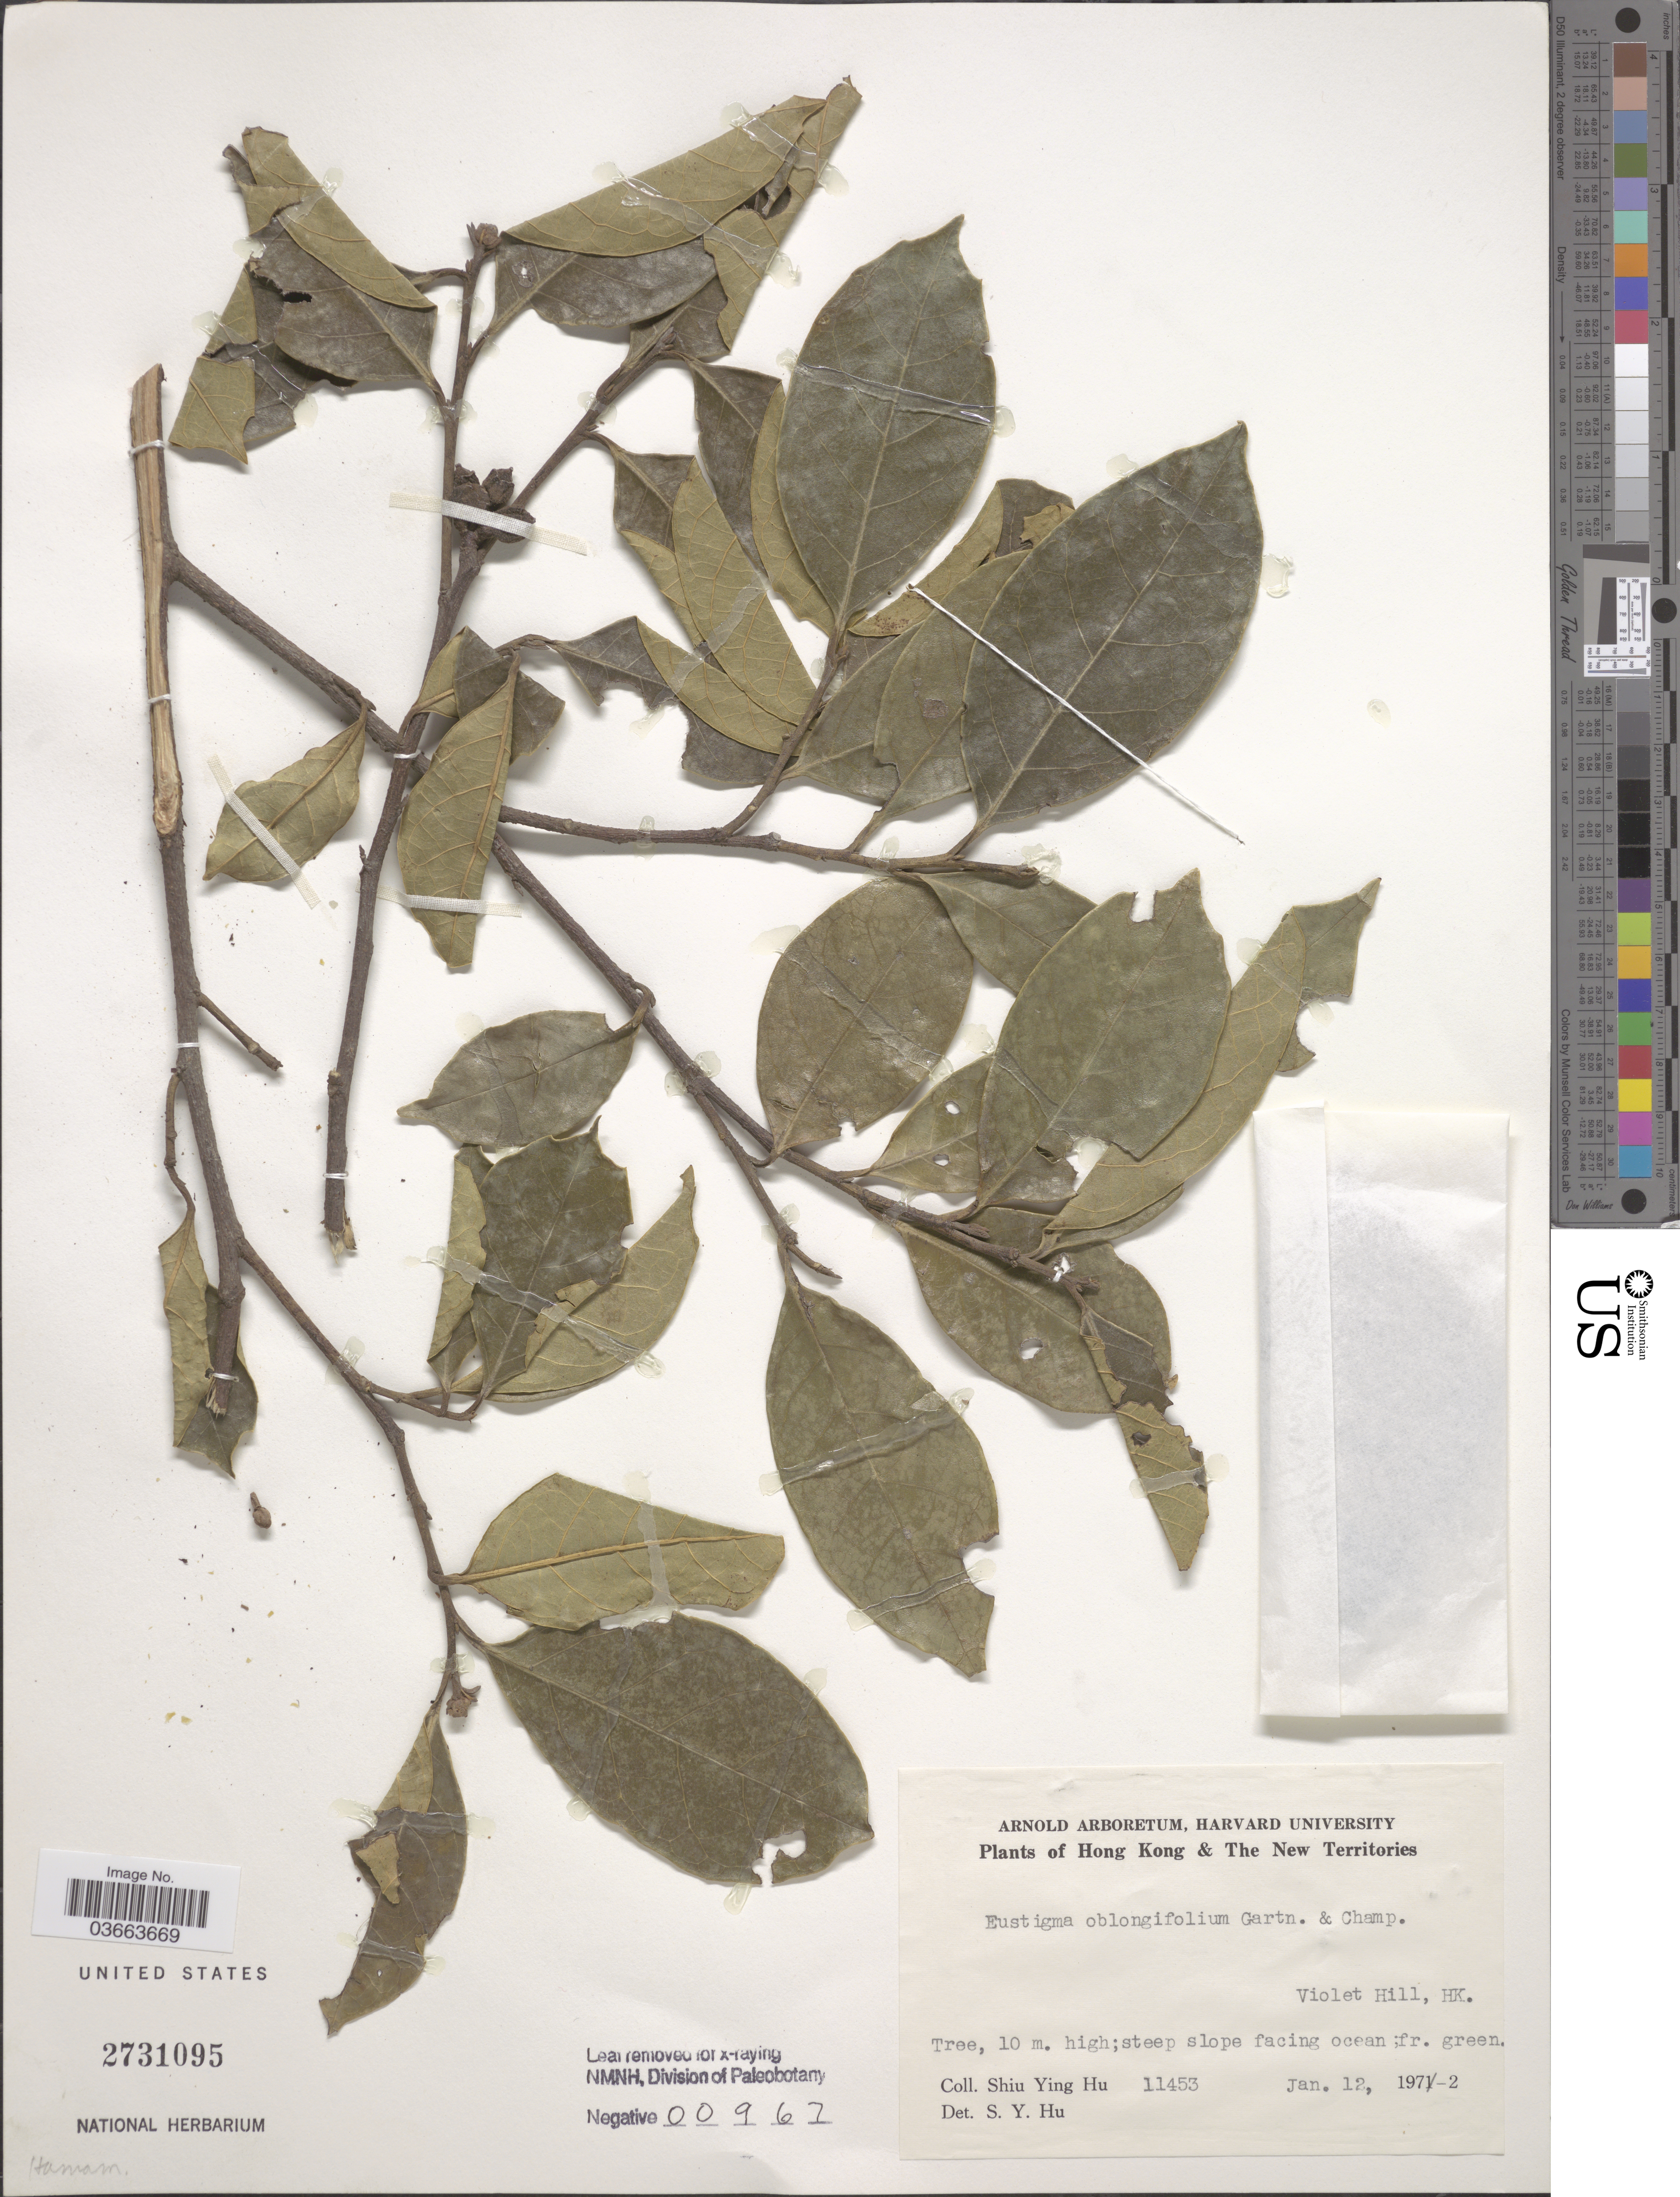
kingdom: Plantae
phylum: Tracheophyta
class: Magnoliopsida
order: Saxifragales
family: Hamamelidaceae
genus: Eustigma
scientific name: Eustigma oblongifolium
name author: Gardner & Champ.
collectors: S. Y. Hu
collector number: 11453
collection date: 1972-01-12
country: China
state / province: Hong Kong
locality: Violet Hill.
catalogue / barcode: US 2731095